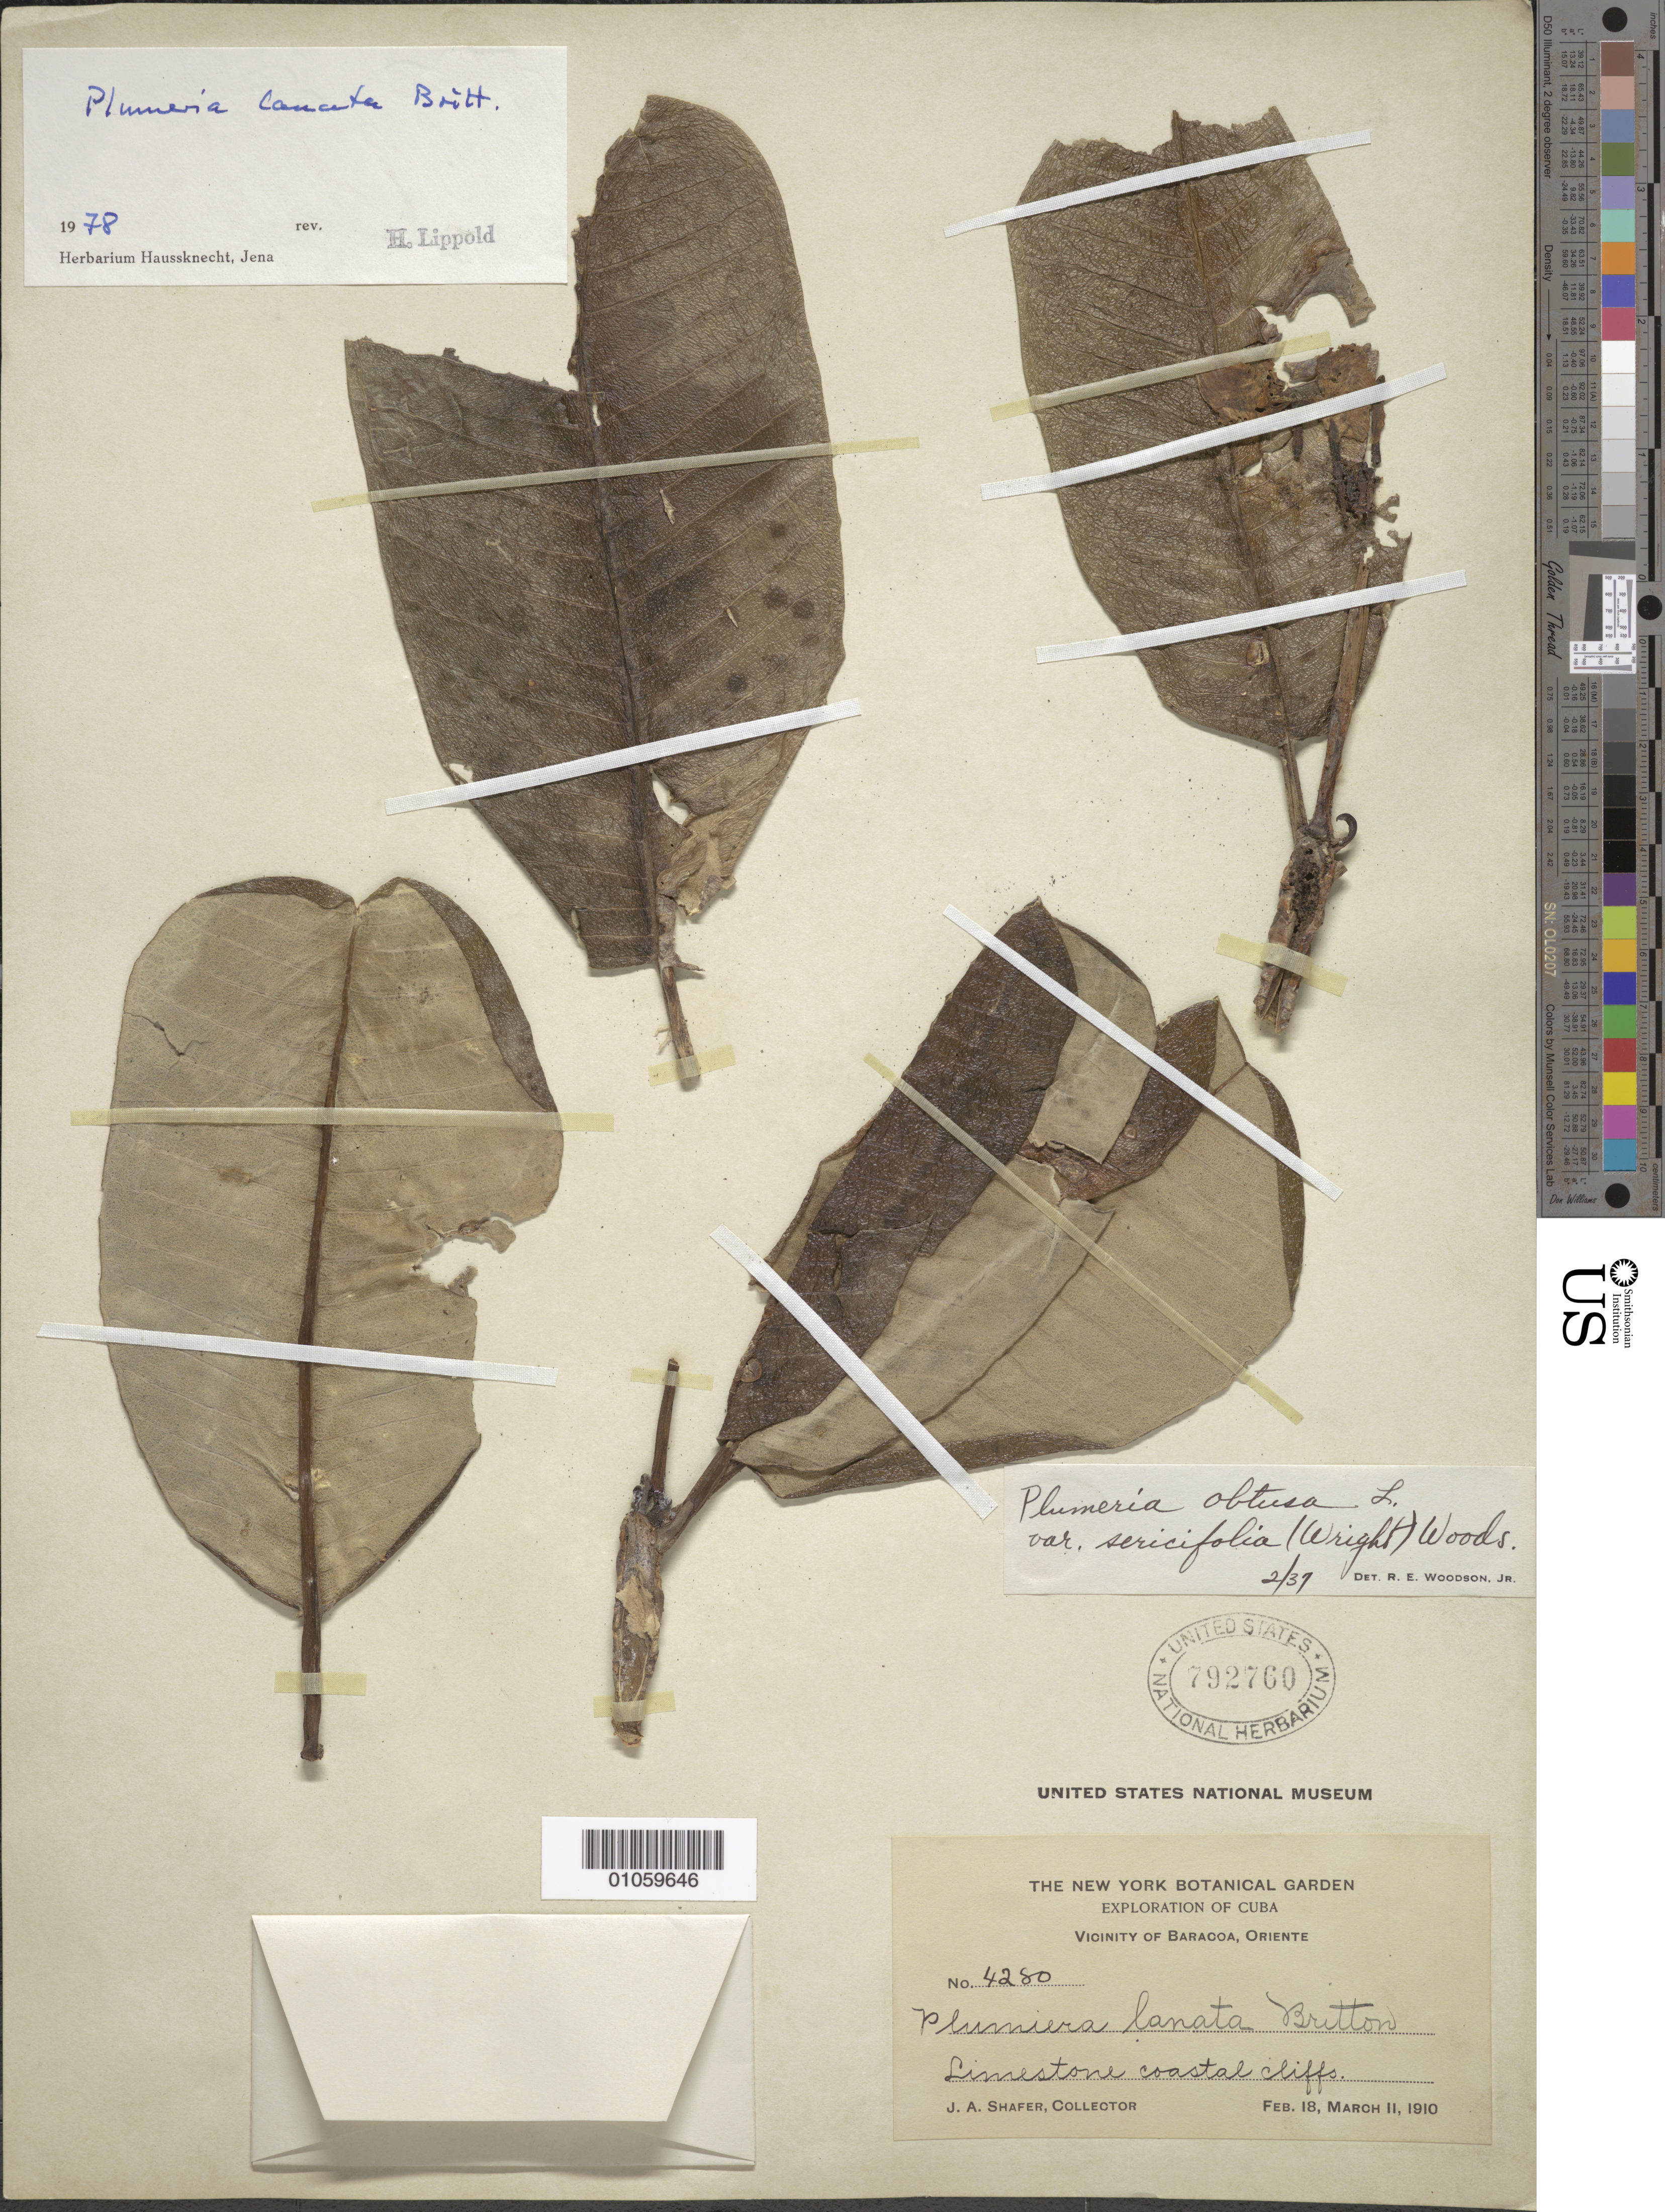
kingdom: Plantae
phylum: Tracheophyta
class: Magnoliopsida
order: Gentianales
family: Apocynaceae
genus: Plumeria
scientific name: Plumeria lanata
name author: Britton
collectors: J. A. Shafer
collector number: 4280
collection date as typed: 18 Feb 1910 and 11 Mar 1910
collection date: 1910-02-18,1910-03-11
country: Cuba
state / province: Guantanamo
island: Cuba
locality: Coastal cliffs, vicinity of Baracoa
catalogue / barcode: US 792760